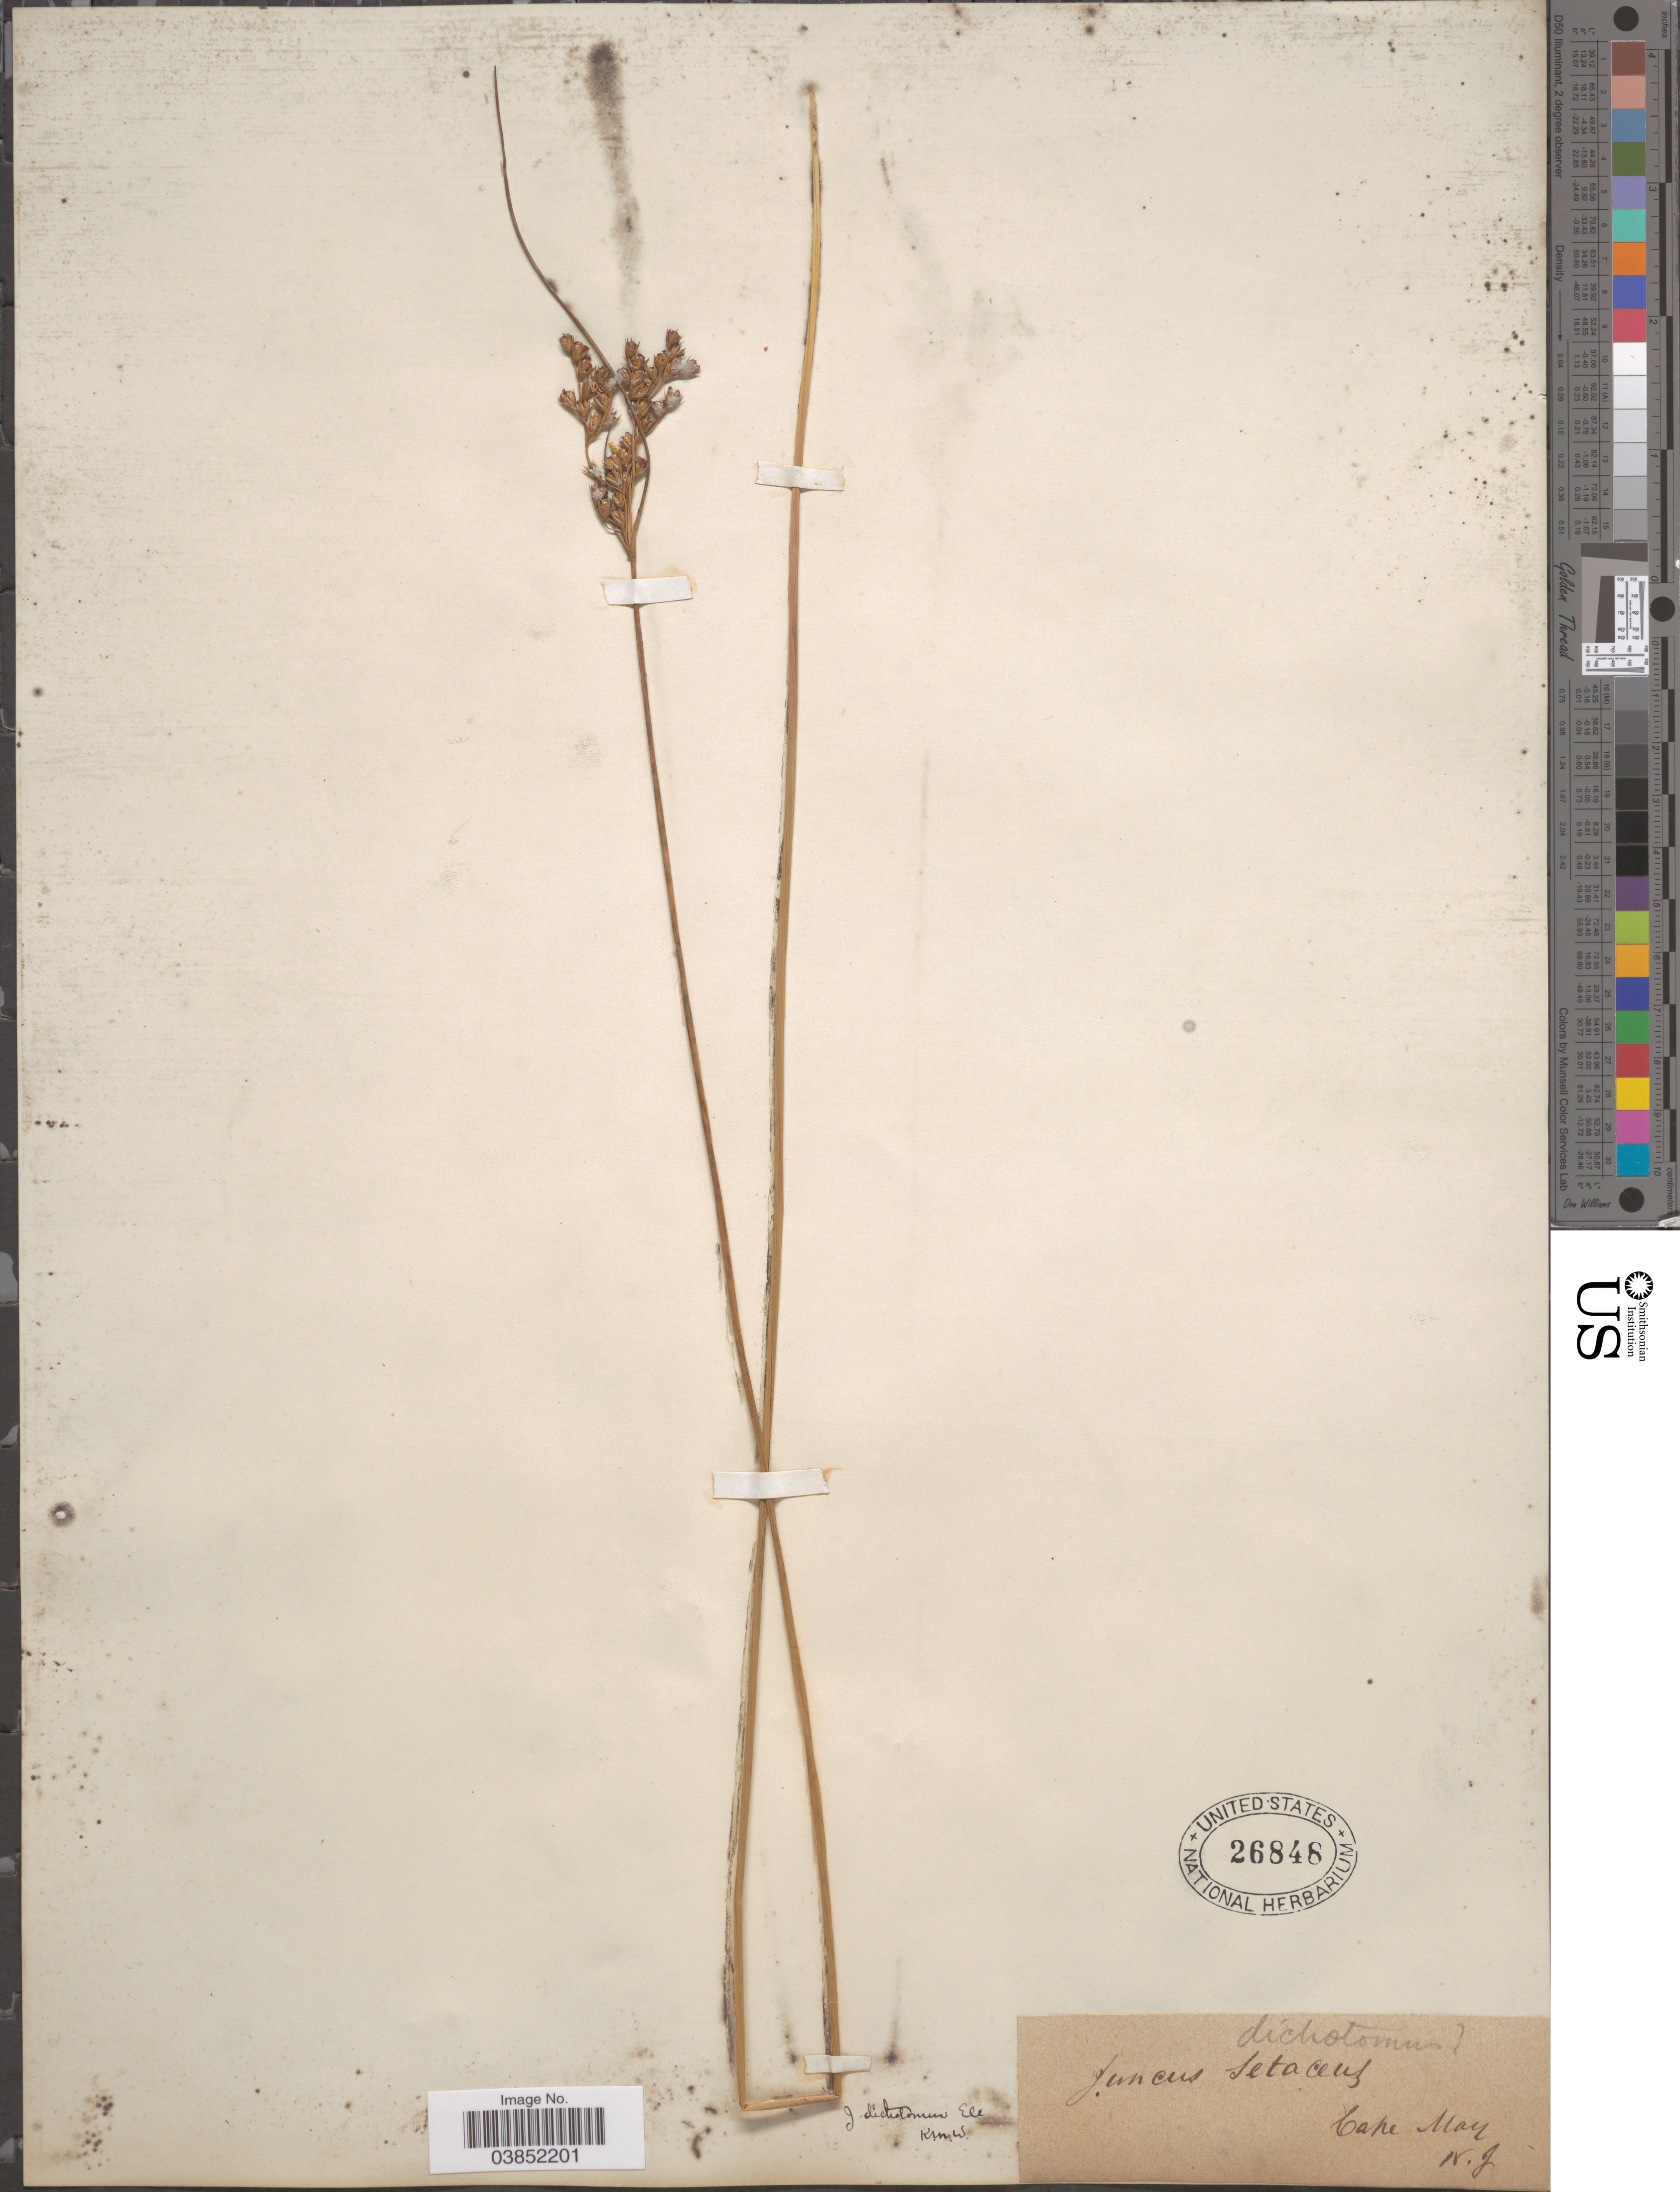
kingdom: Plantae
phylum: Tracheophyta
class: Liliopsida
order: Poales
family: Juncaceae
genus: Juncus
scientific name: Juncus dichotomus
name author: Elliott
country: United States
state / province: New Jersey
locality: Cape May.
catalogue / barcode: US 26848